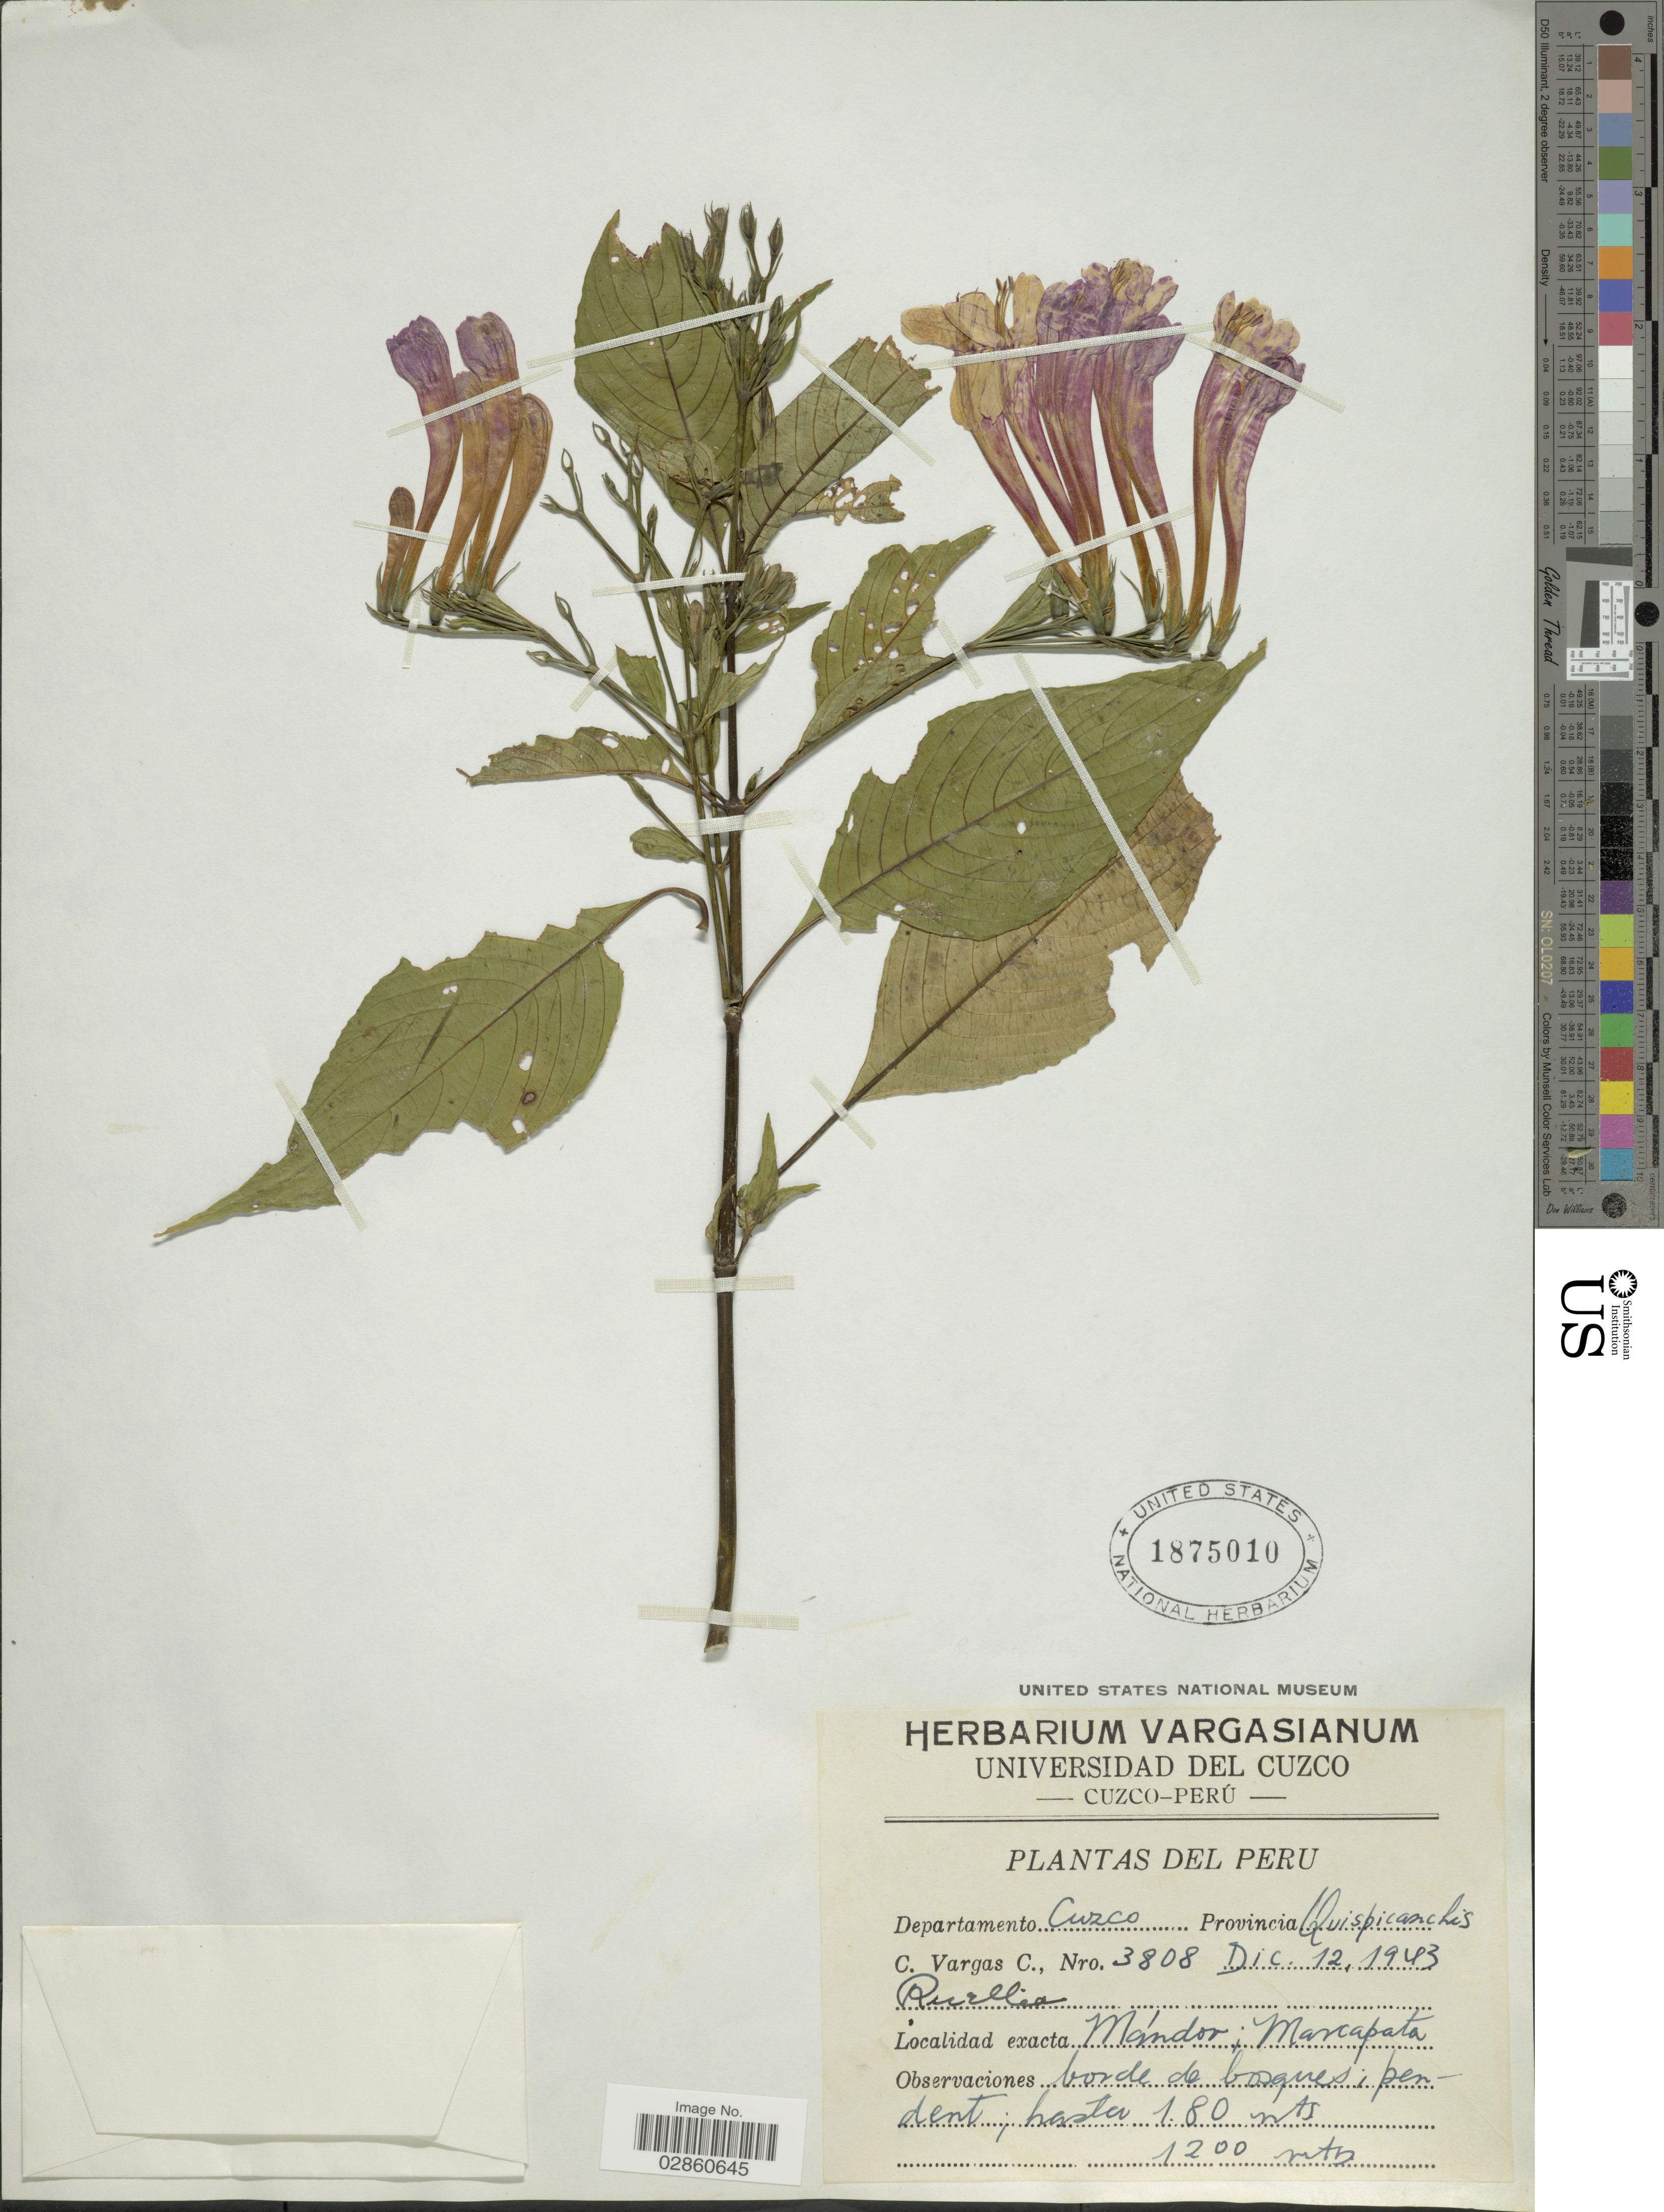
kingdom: Plantae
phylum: Tracheophyta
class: Magnoliopsida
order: Lamiales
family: Acanthaceae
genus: Ruellia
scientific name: Ruellia haenkeana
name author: (Nees) Wassh.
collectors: C. Vargas Calderón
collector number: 3808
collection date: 1943-12-12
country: Peru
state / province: Cusco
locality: Departamento Cuzco. Provincia Quispicanchis. Mándor; Mascapata.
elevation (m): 1200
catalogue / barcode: US 1875010